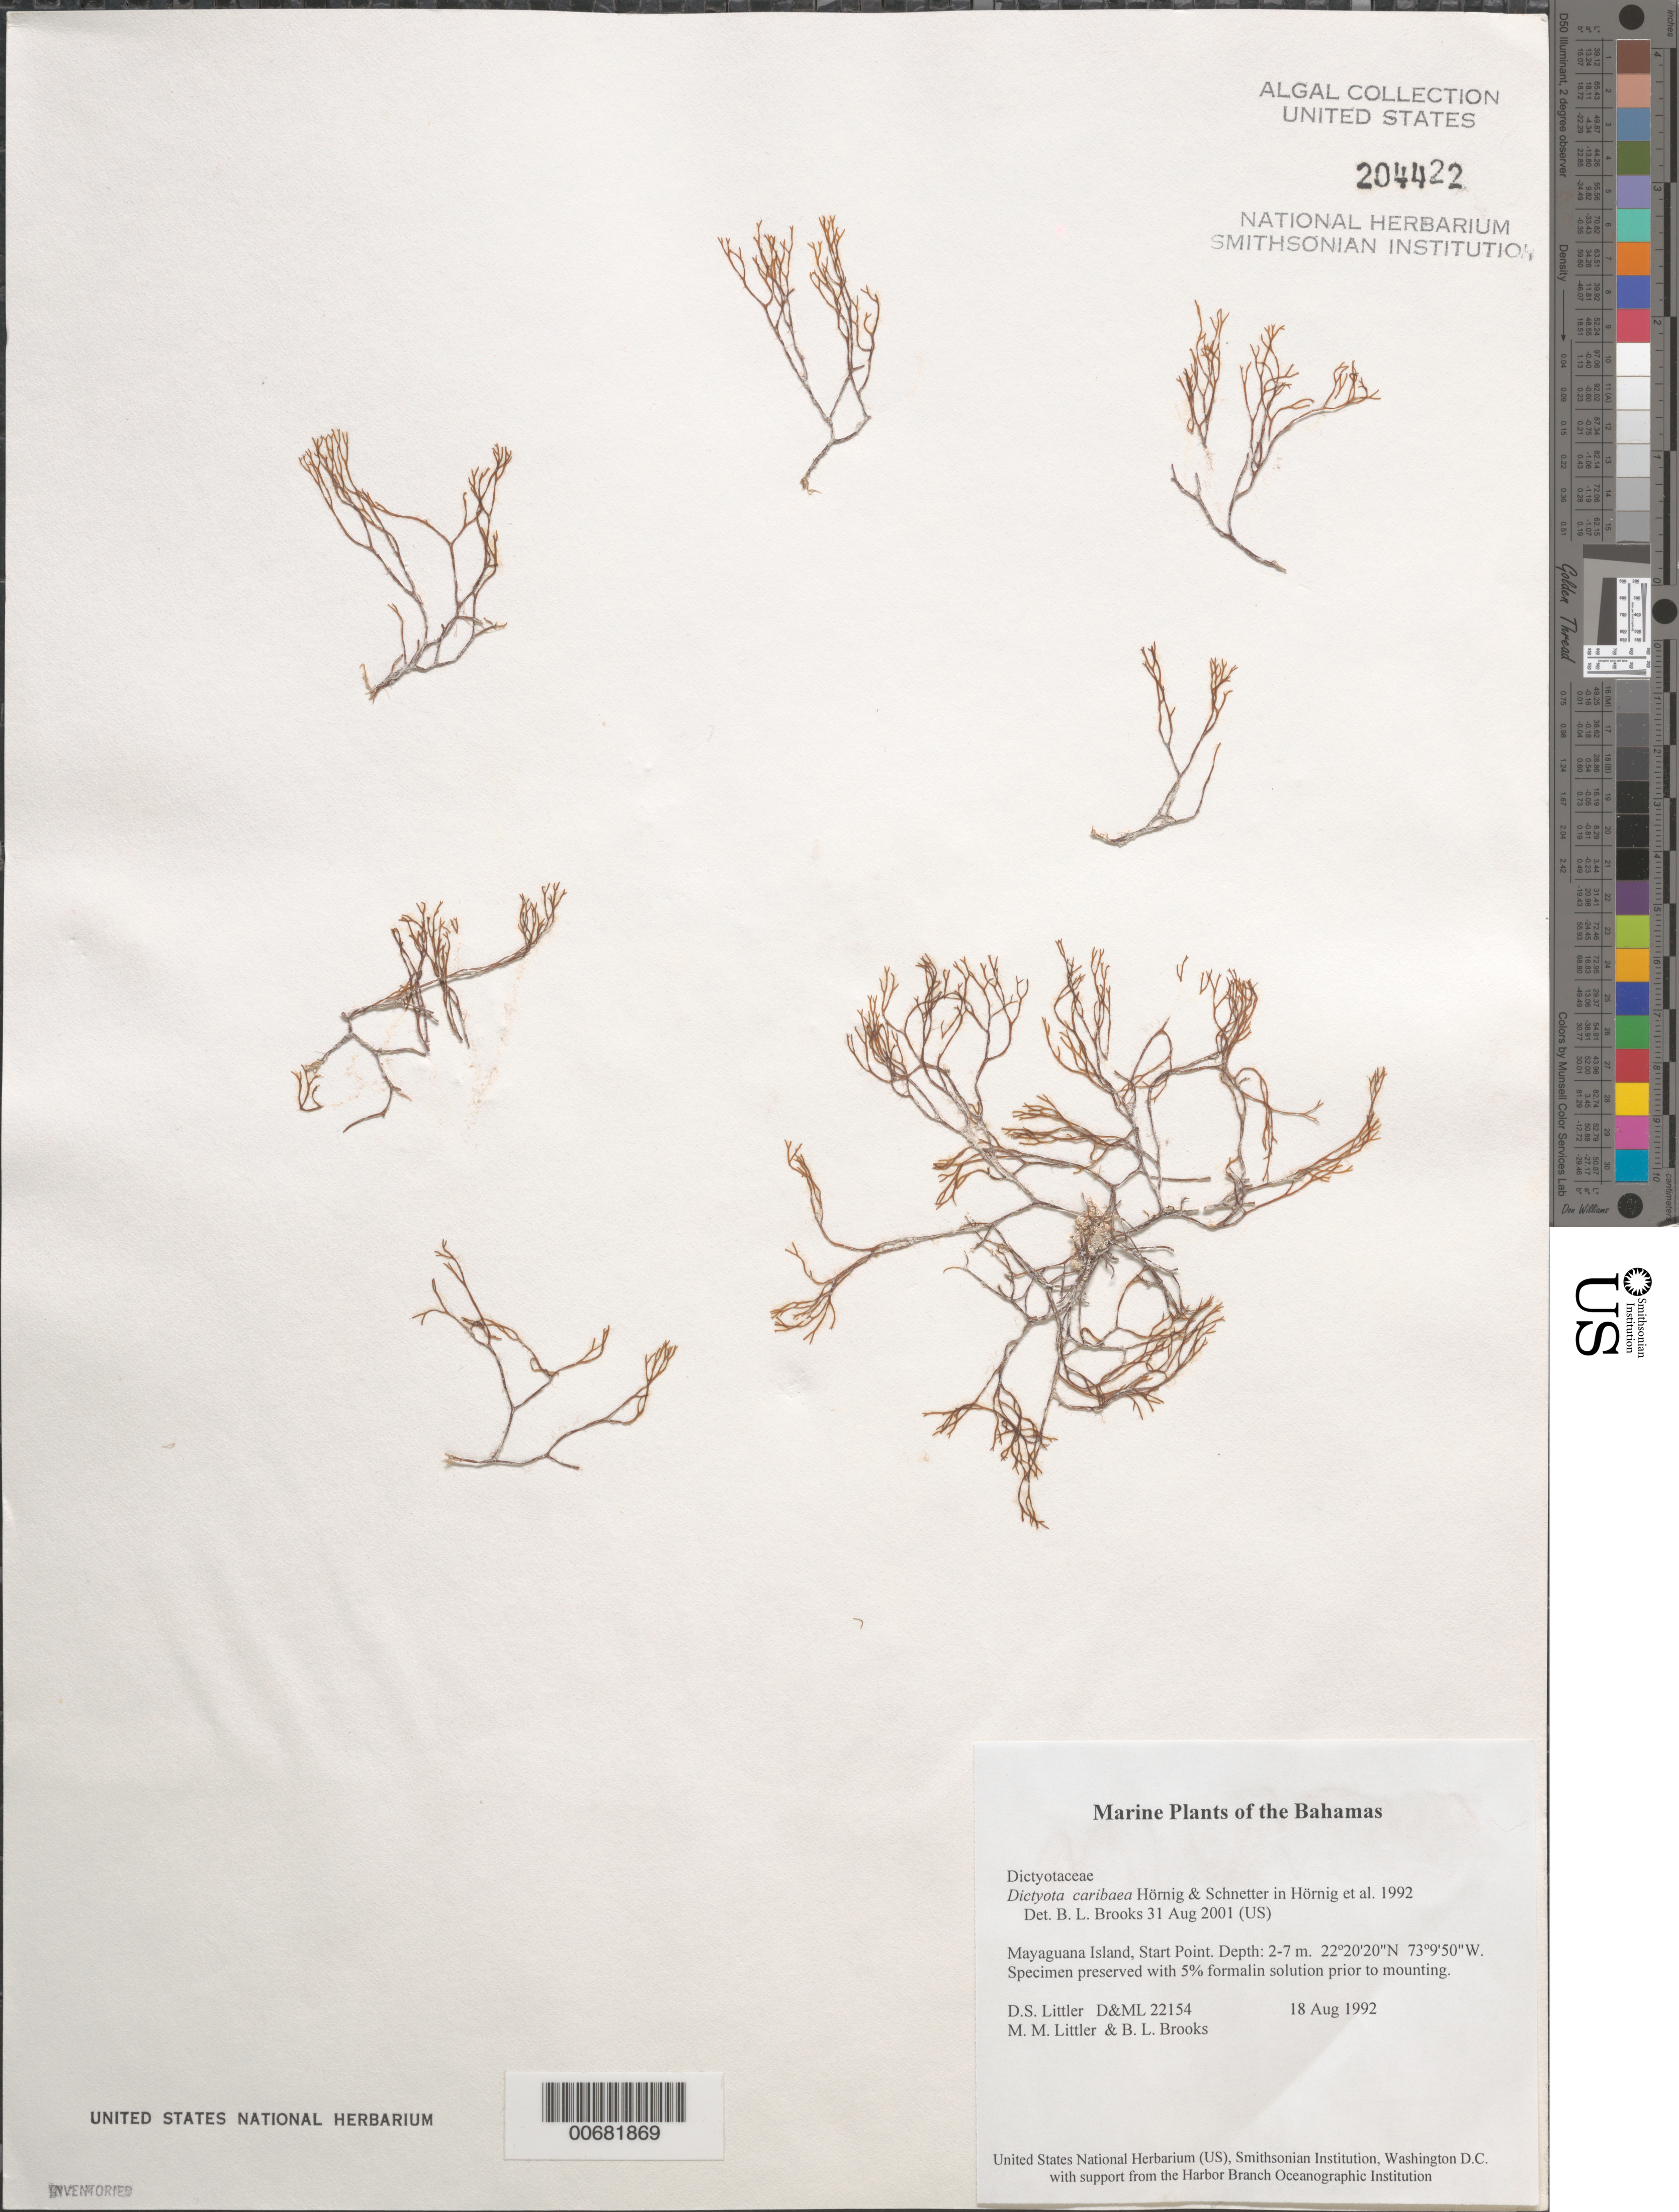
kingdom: Chromista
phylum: Ochrophyta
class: Phaeophyceae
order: Dictyotales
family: Dictyotaceae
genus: Dictyota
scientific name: Dictyota caribaea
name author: I.Hörnig & Schnetter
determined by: Brooks, B. L., (BOT), Smithsonian Institution - National Museum of Natural History (UNITED STATES)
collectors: D. S. Littler, M. M. Littler & B. Brooks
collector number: D&ML 22154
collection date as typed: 18 Aug 1992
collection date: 1992-08-18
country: Bahamas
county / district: Mayaguana District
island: Mayaguana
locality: Start Point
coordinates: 22 20' 20" N, 73 9' 50" W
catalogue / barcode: US 204422